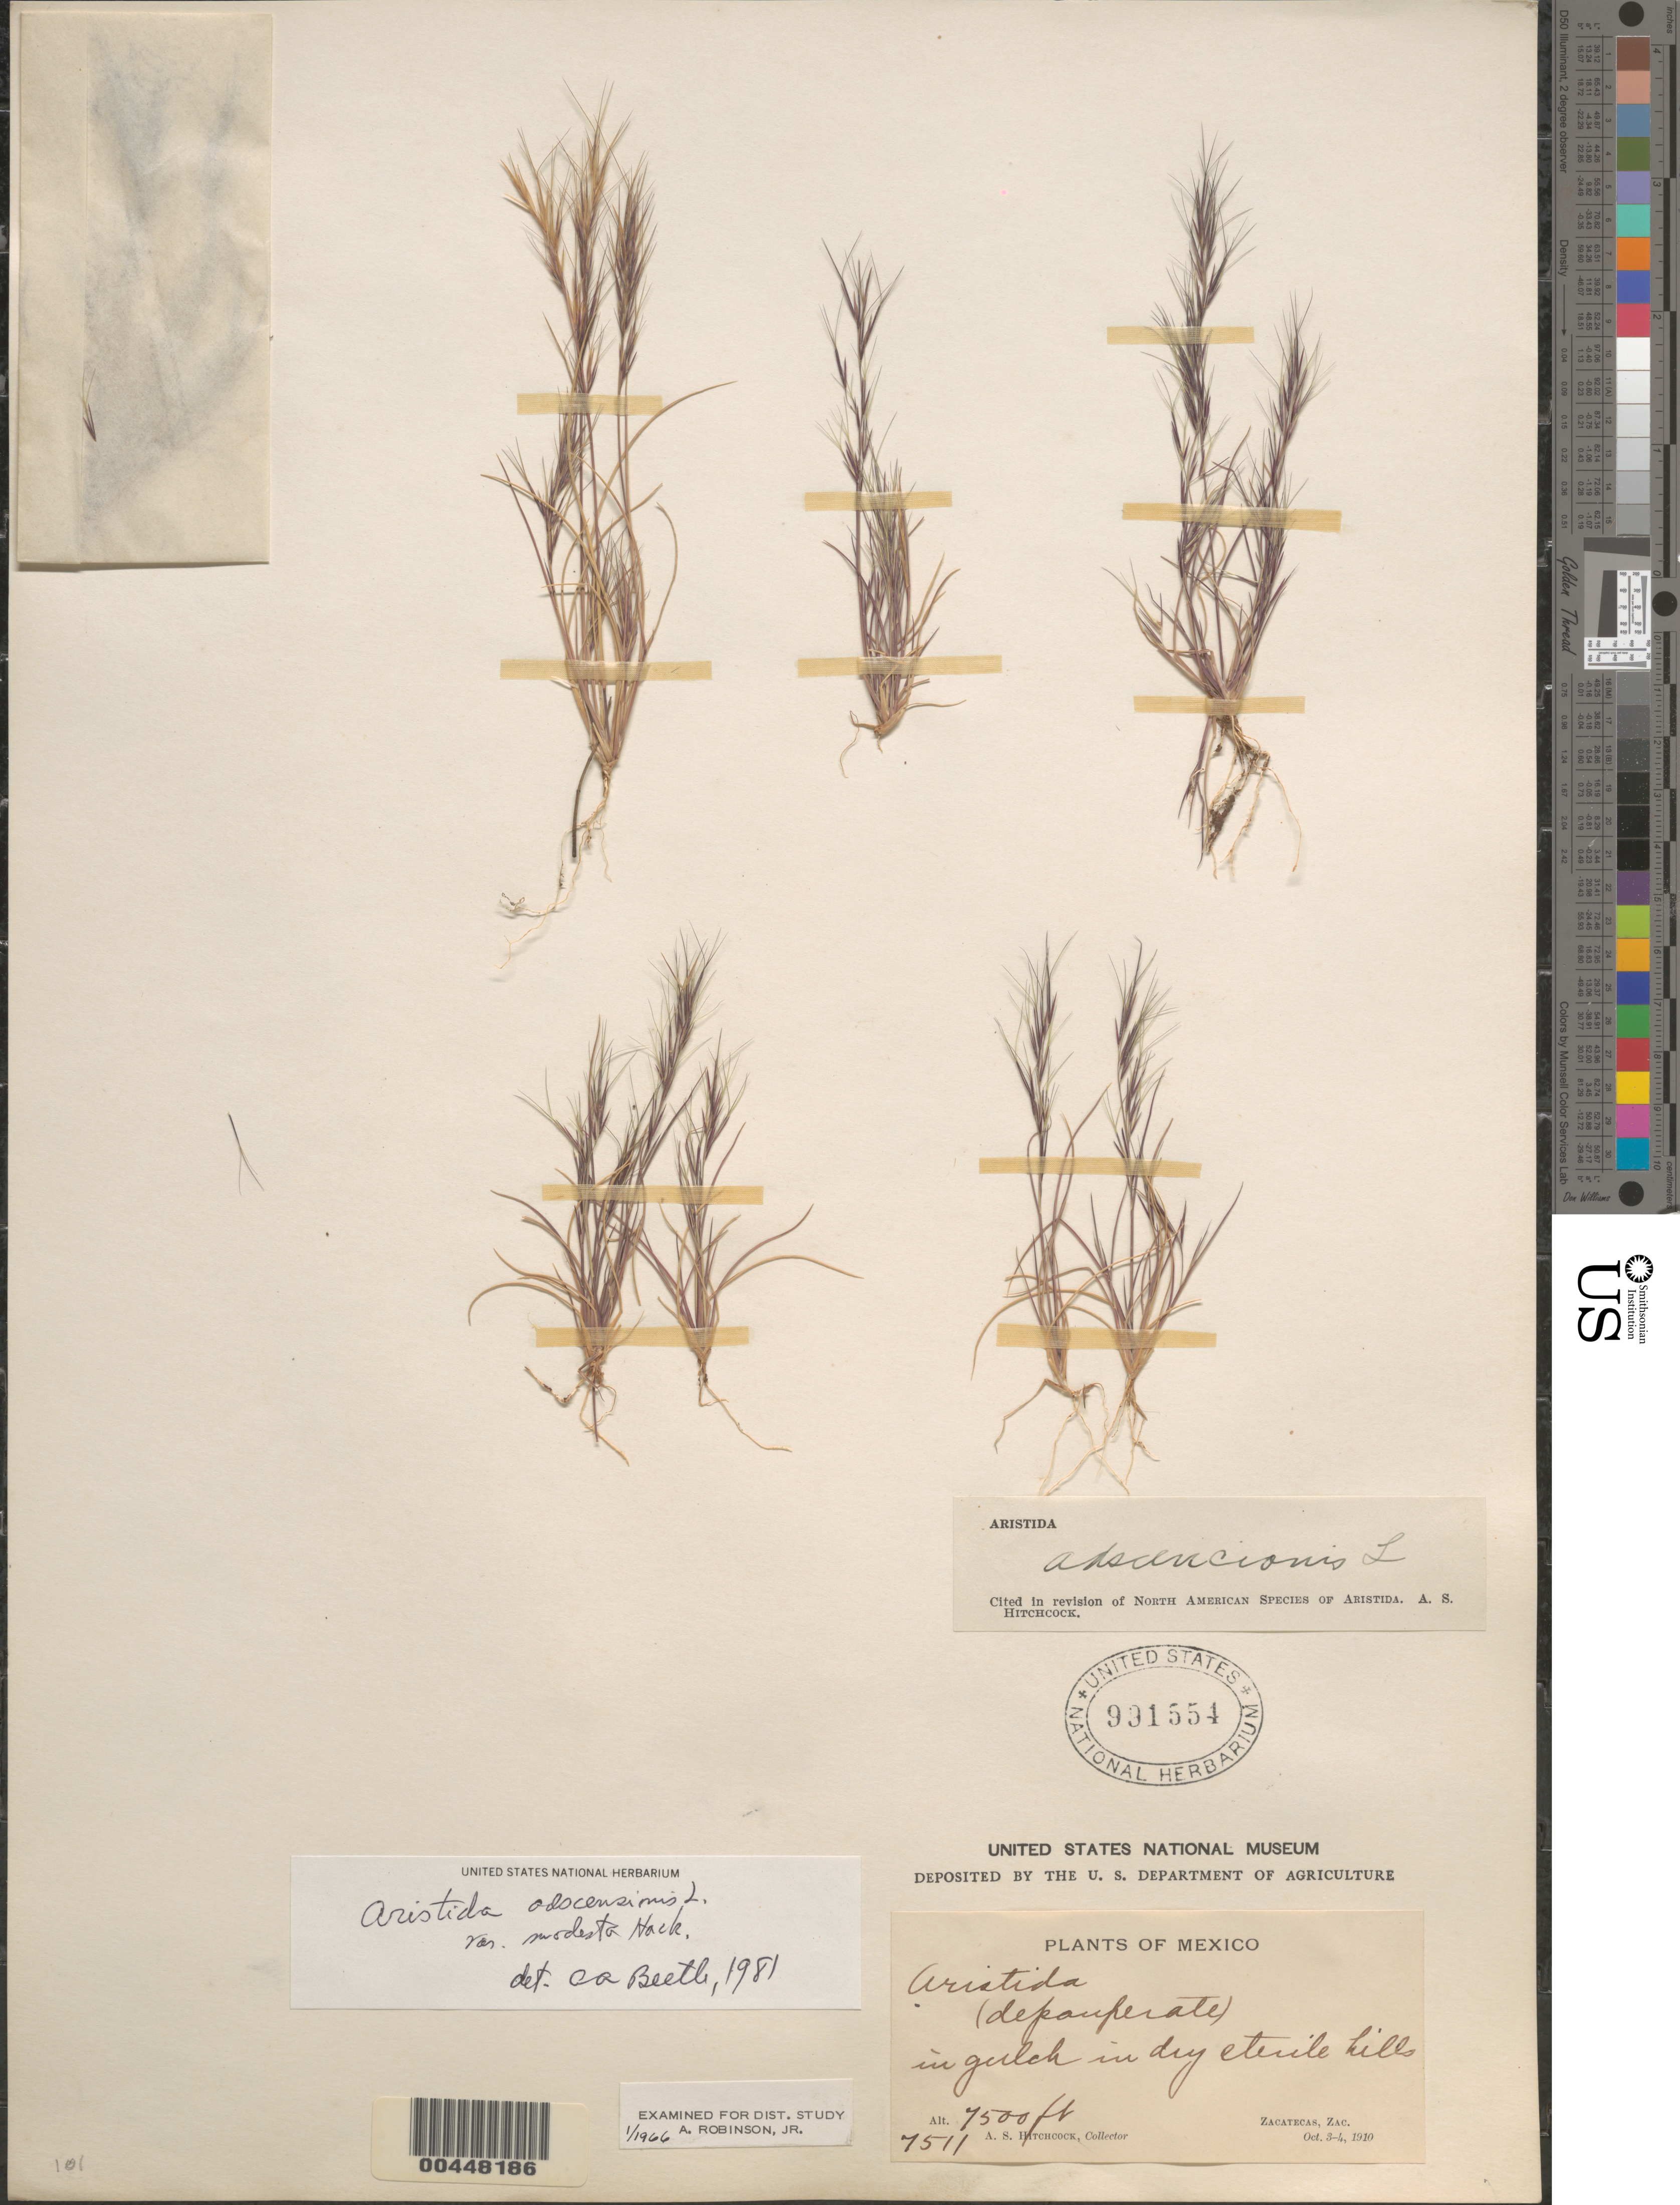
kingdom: Plantae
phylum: Tracheophyta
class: Liliopsida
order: Poales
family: Poaceae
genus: Aristida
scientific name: Aristida adscensionis var. modesta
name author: Hack. in Stuck.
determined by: Beetle, O. A.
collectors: A. S. Hitchcock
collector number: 7511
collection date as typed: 3 Oct 1910 to 4 Oct 1910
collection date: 1910-10-03/1910-10-04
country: Mexico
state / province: Zacatecas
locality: Zacatecas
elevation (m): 2286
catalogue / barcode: US 991554